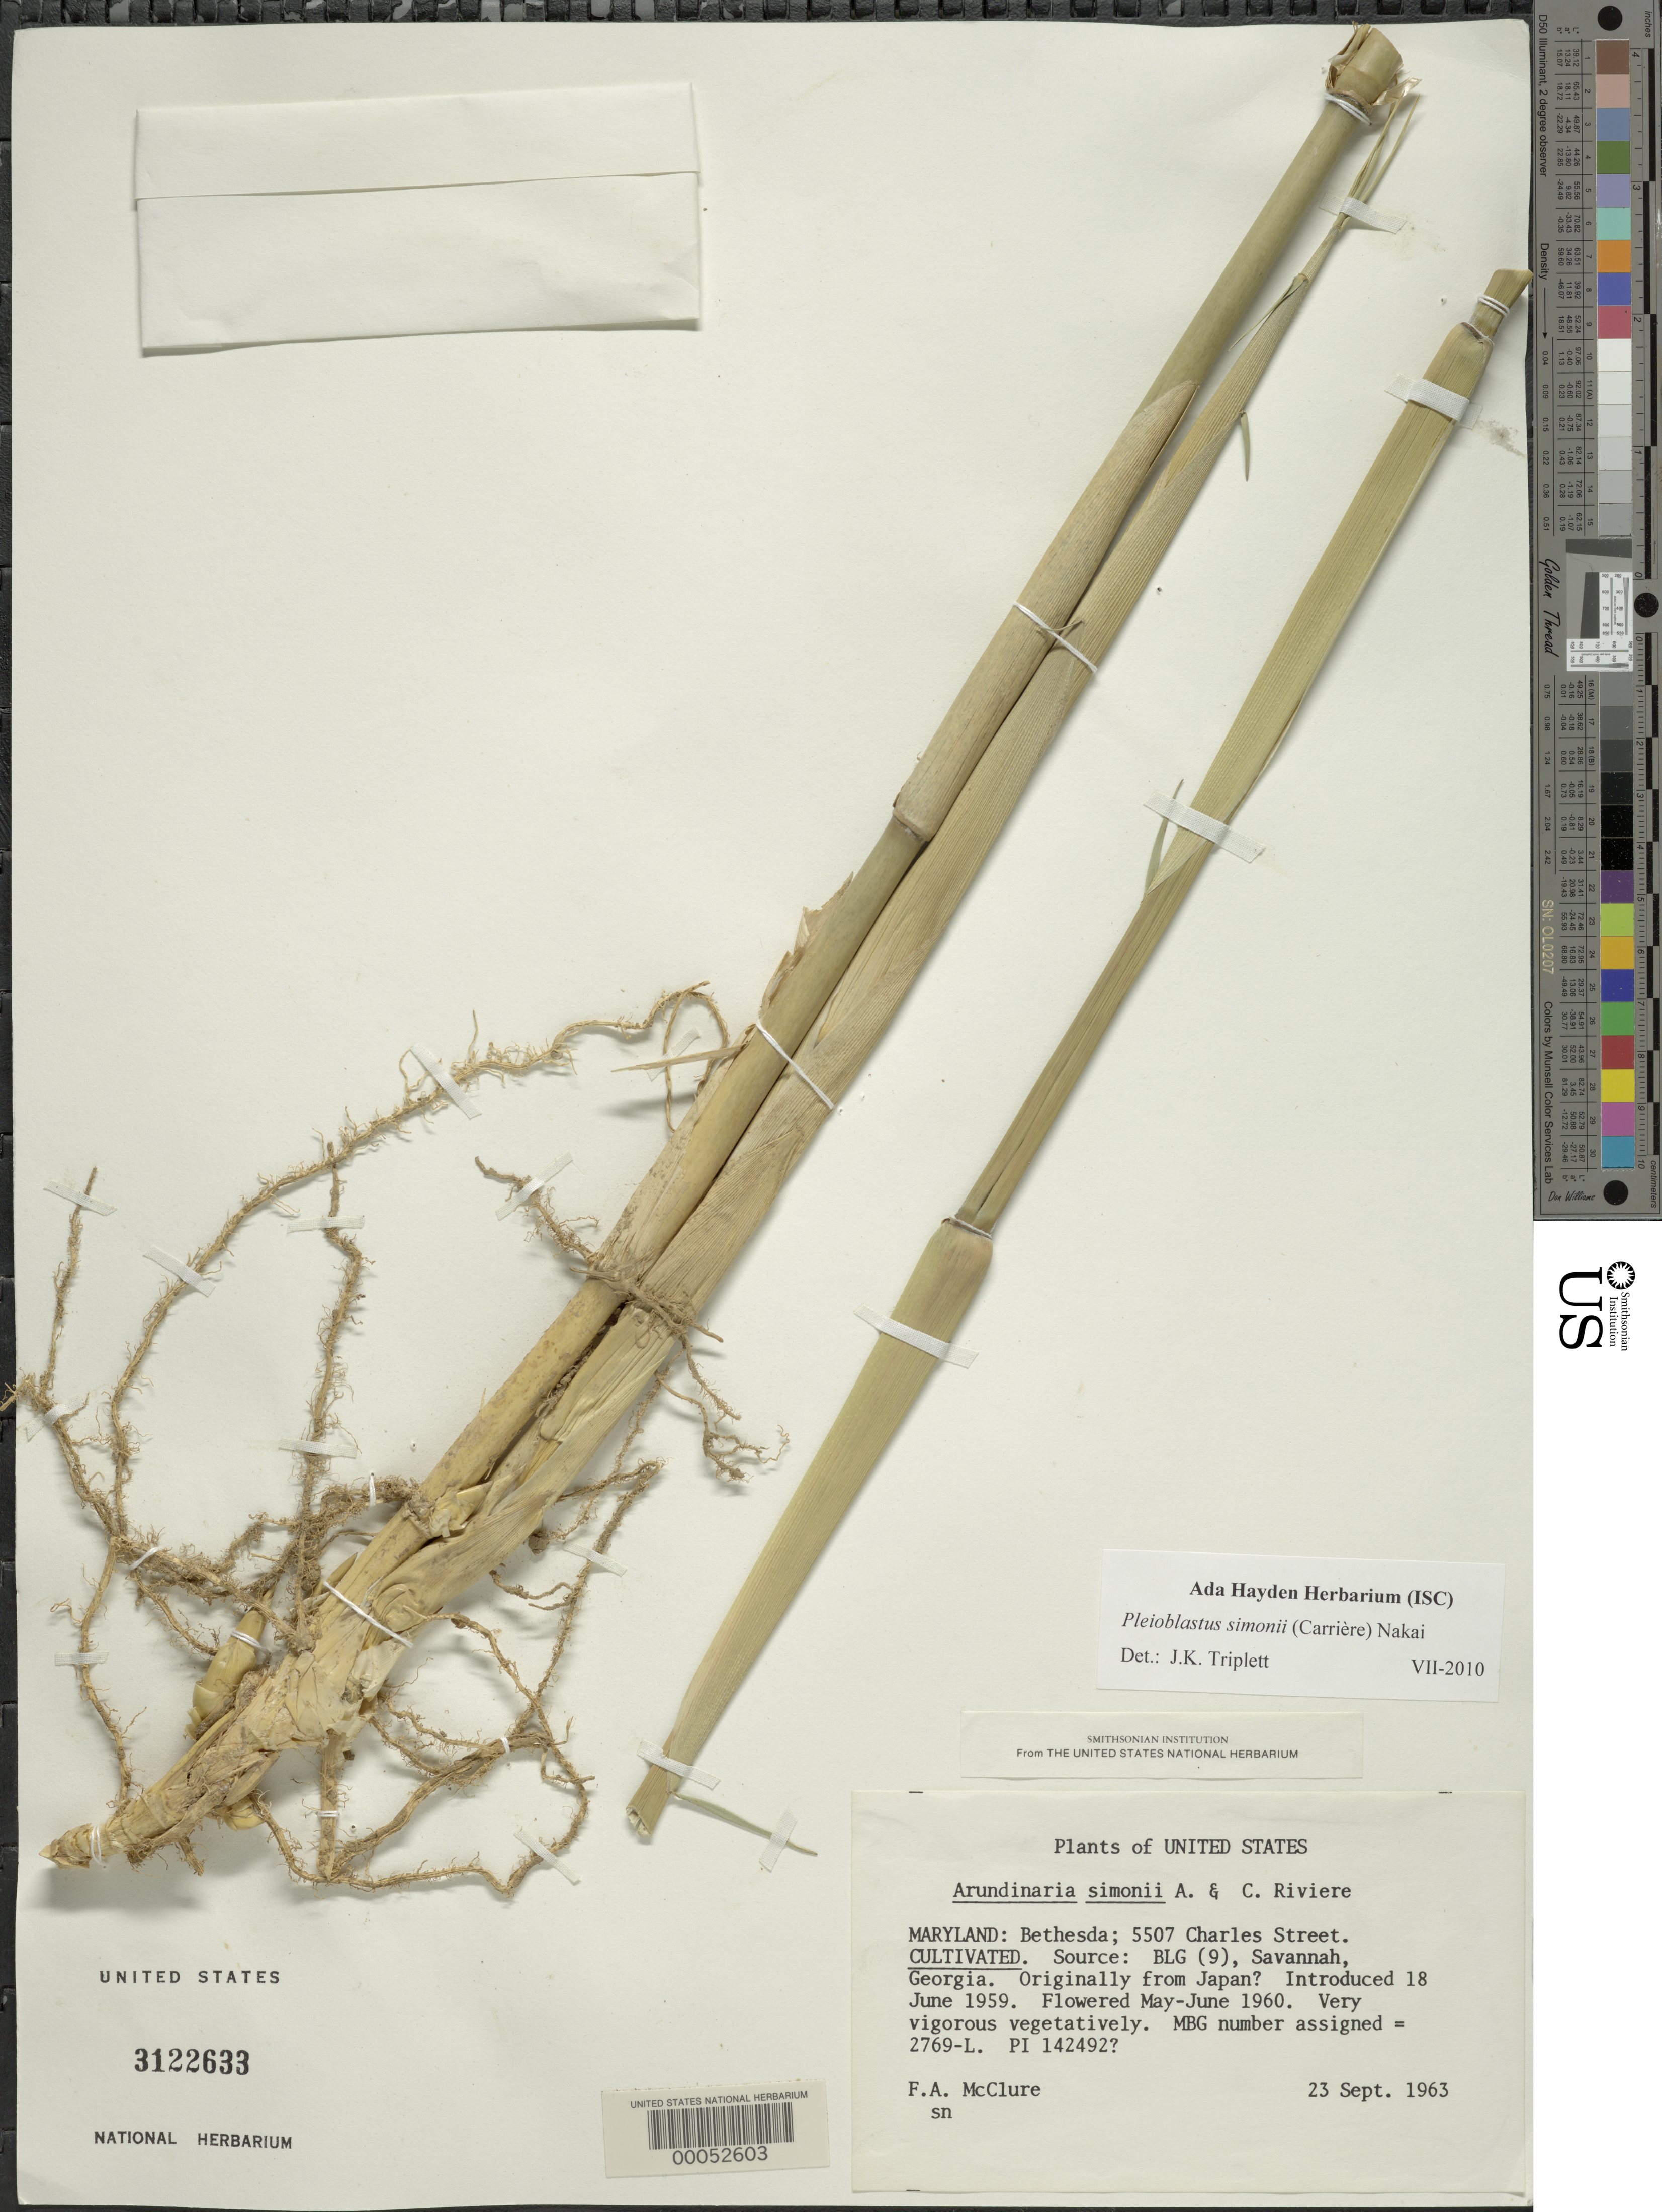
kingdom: Plantae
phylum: Tracheophyta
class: Liliopsida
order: Poales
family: Poaceae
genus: Pleioblastus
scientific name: Pleioblastus simonii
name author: (Carrière) Nakai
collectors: F. A. McClure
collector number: MBG 2769-L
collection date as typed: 23 Sep 1963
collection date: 1963-09-23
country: United States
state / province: Maryland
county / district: Montgomery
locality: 5507 Charles Street, Bethesda (McClure's garden)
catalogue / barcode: US 3122633